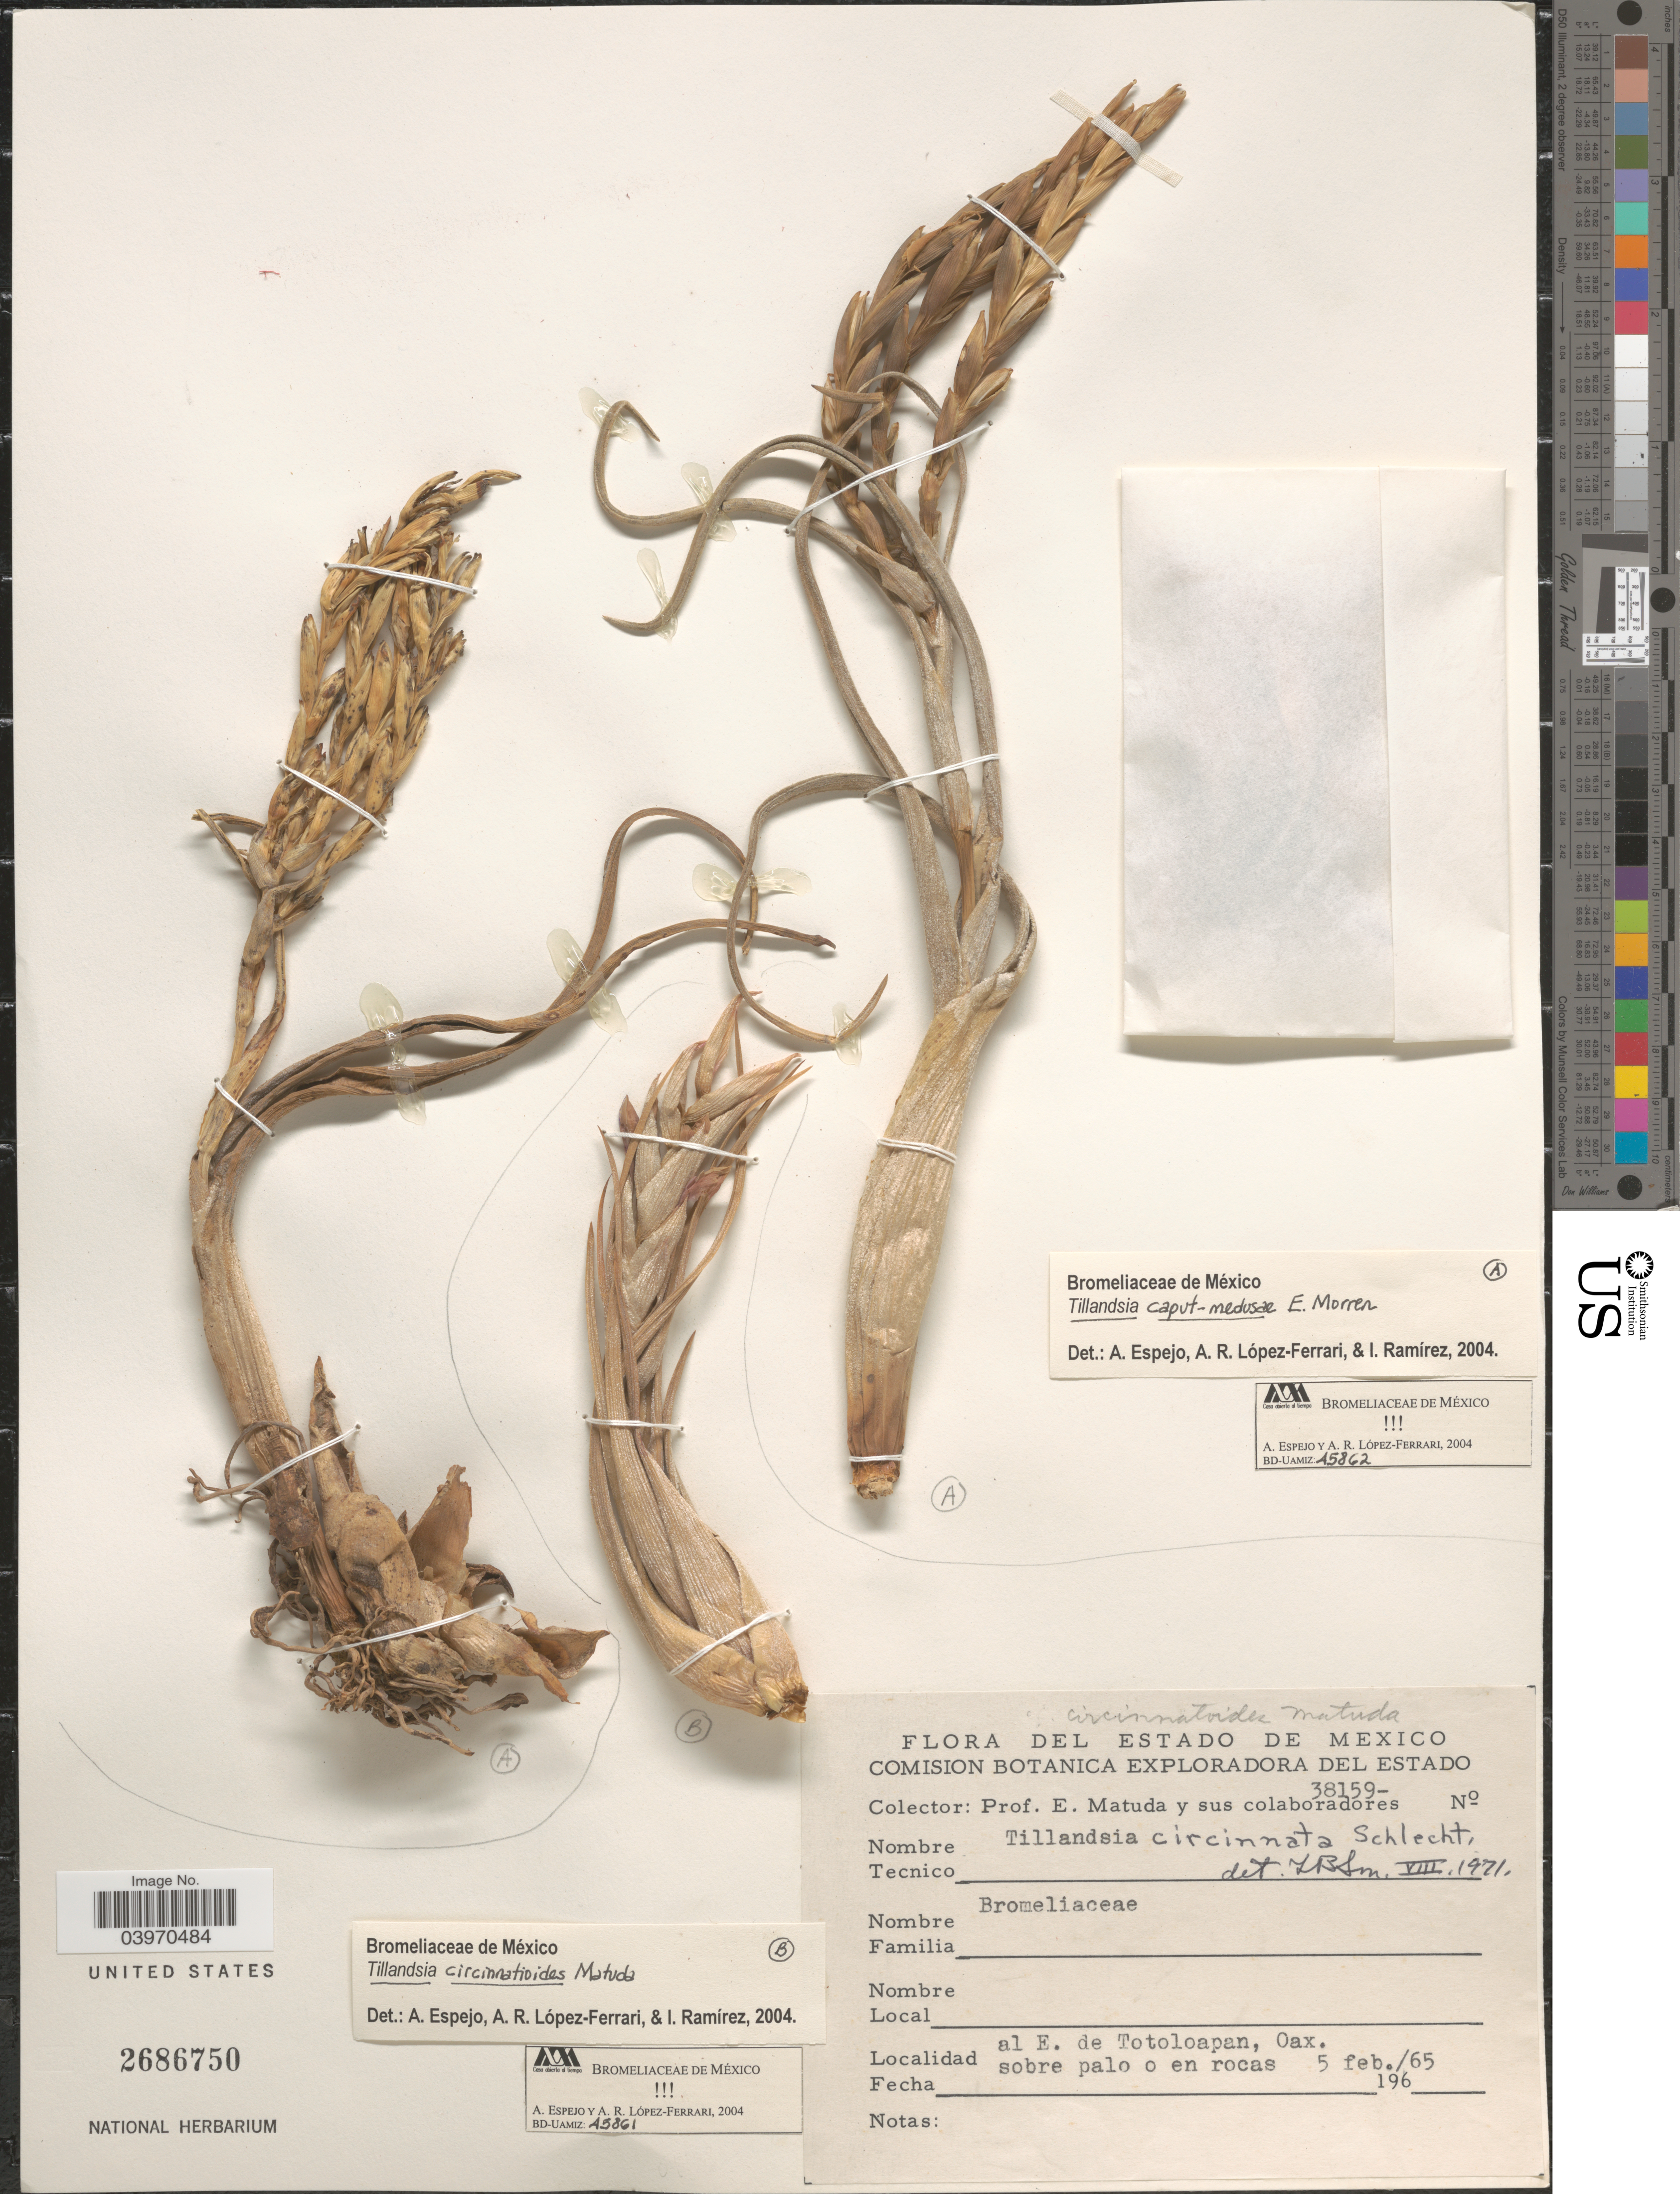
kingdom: Plantae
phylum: Tracheophyta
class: Liliopsida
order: Poales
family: Bromeliaceae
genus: Tillandsia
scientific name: Tillandsia caput-medusae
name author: É. Morren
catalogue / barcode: US 2686750